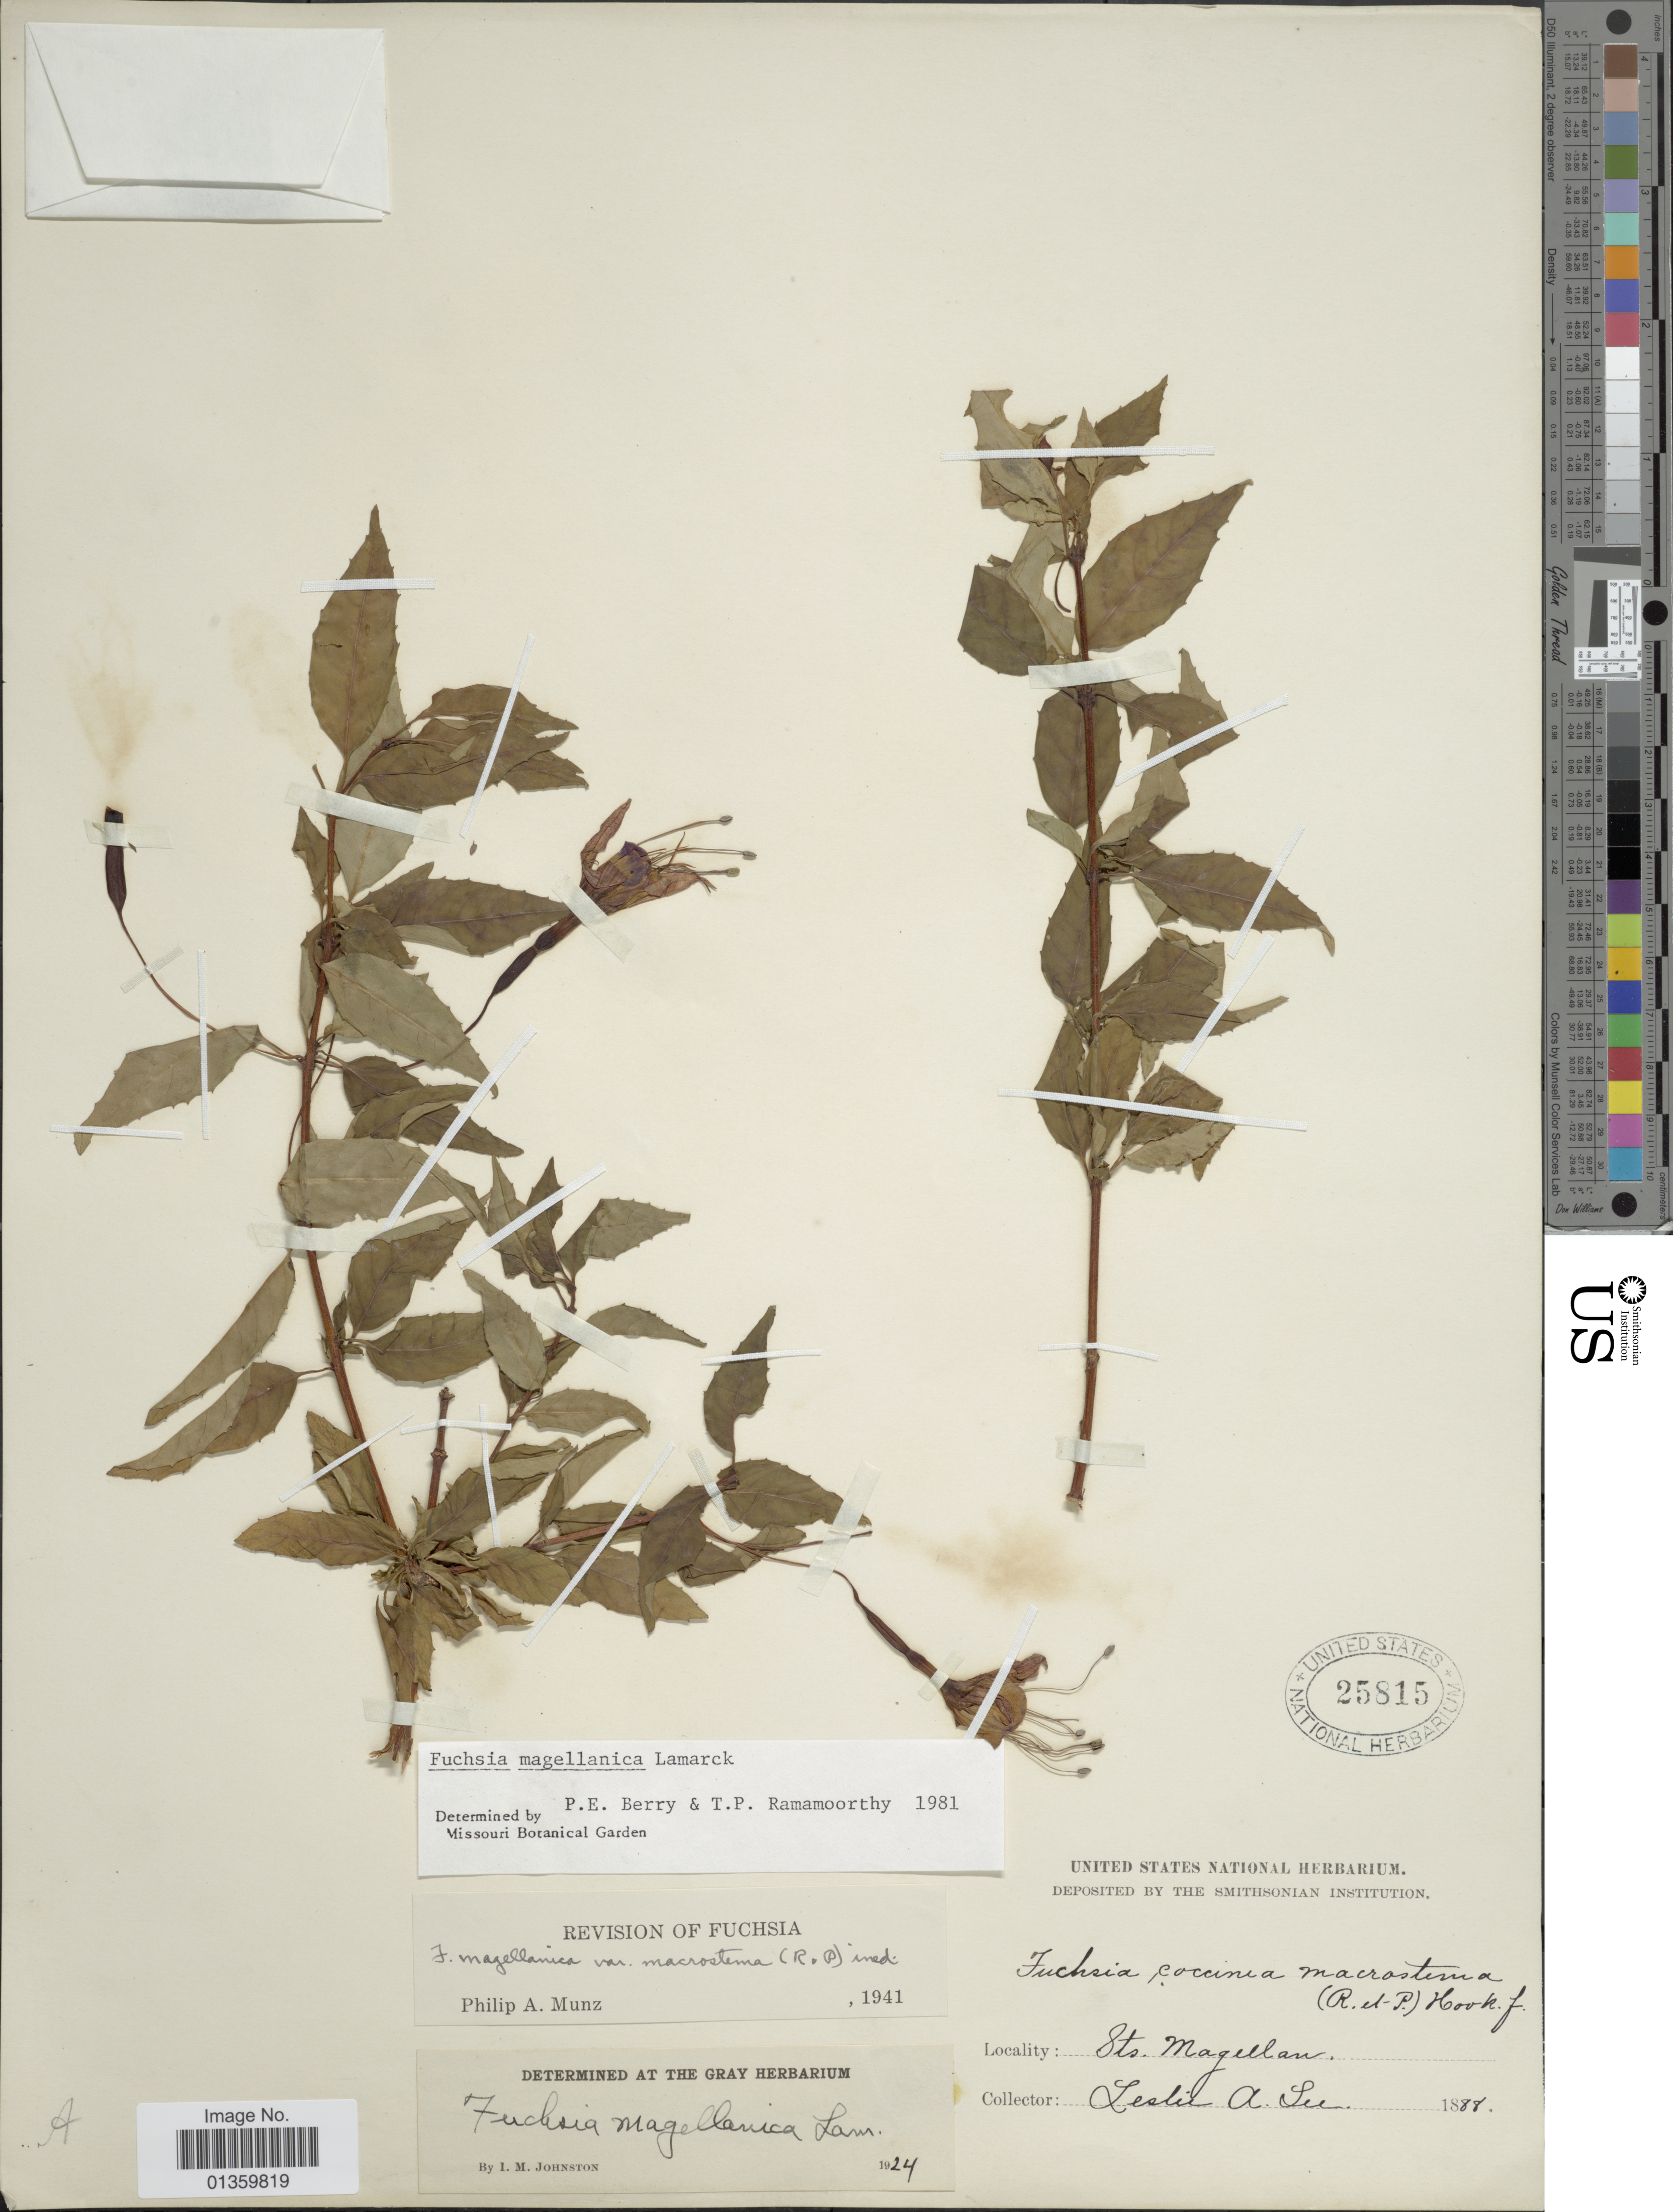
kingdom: Plantae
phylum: Tracheophyta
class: Magnoliopsida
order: Myrtales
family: Onagraceae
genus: Fuchsia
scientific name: Fuchsia magellanica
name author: Lam.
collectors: L. Lee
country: Chile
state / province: Magallanes y de la Antártica Chilena (XII)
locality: Sts. Magellan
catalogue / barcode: US 25815